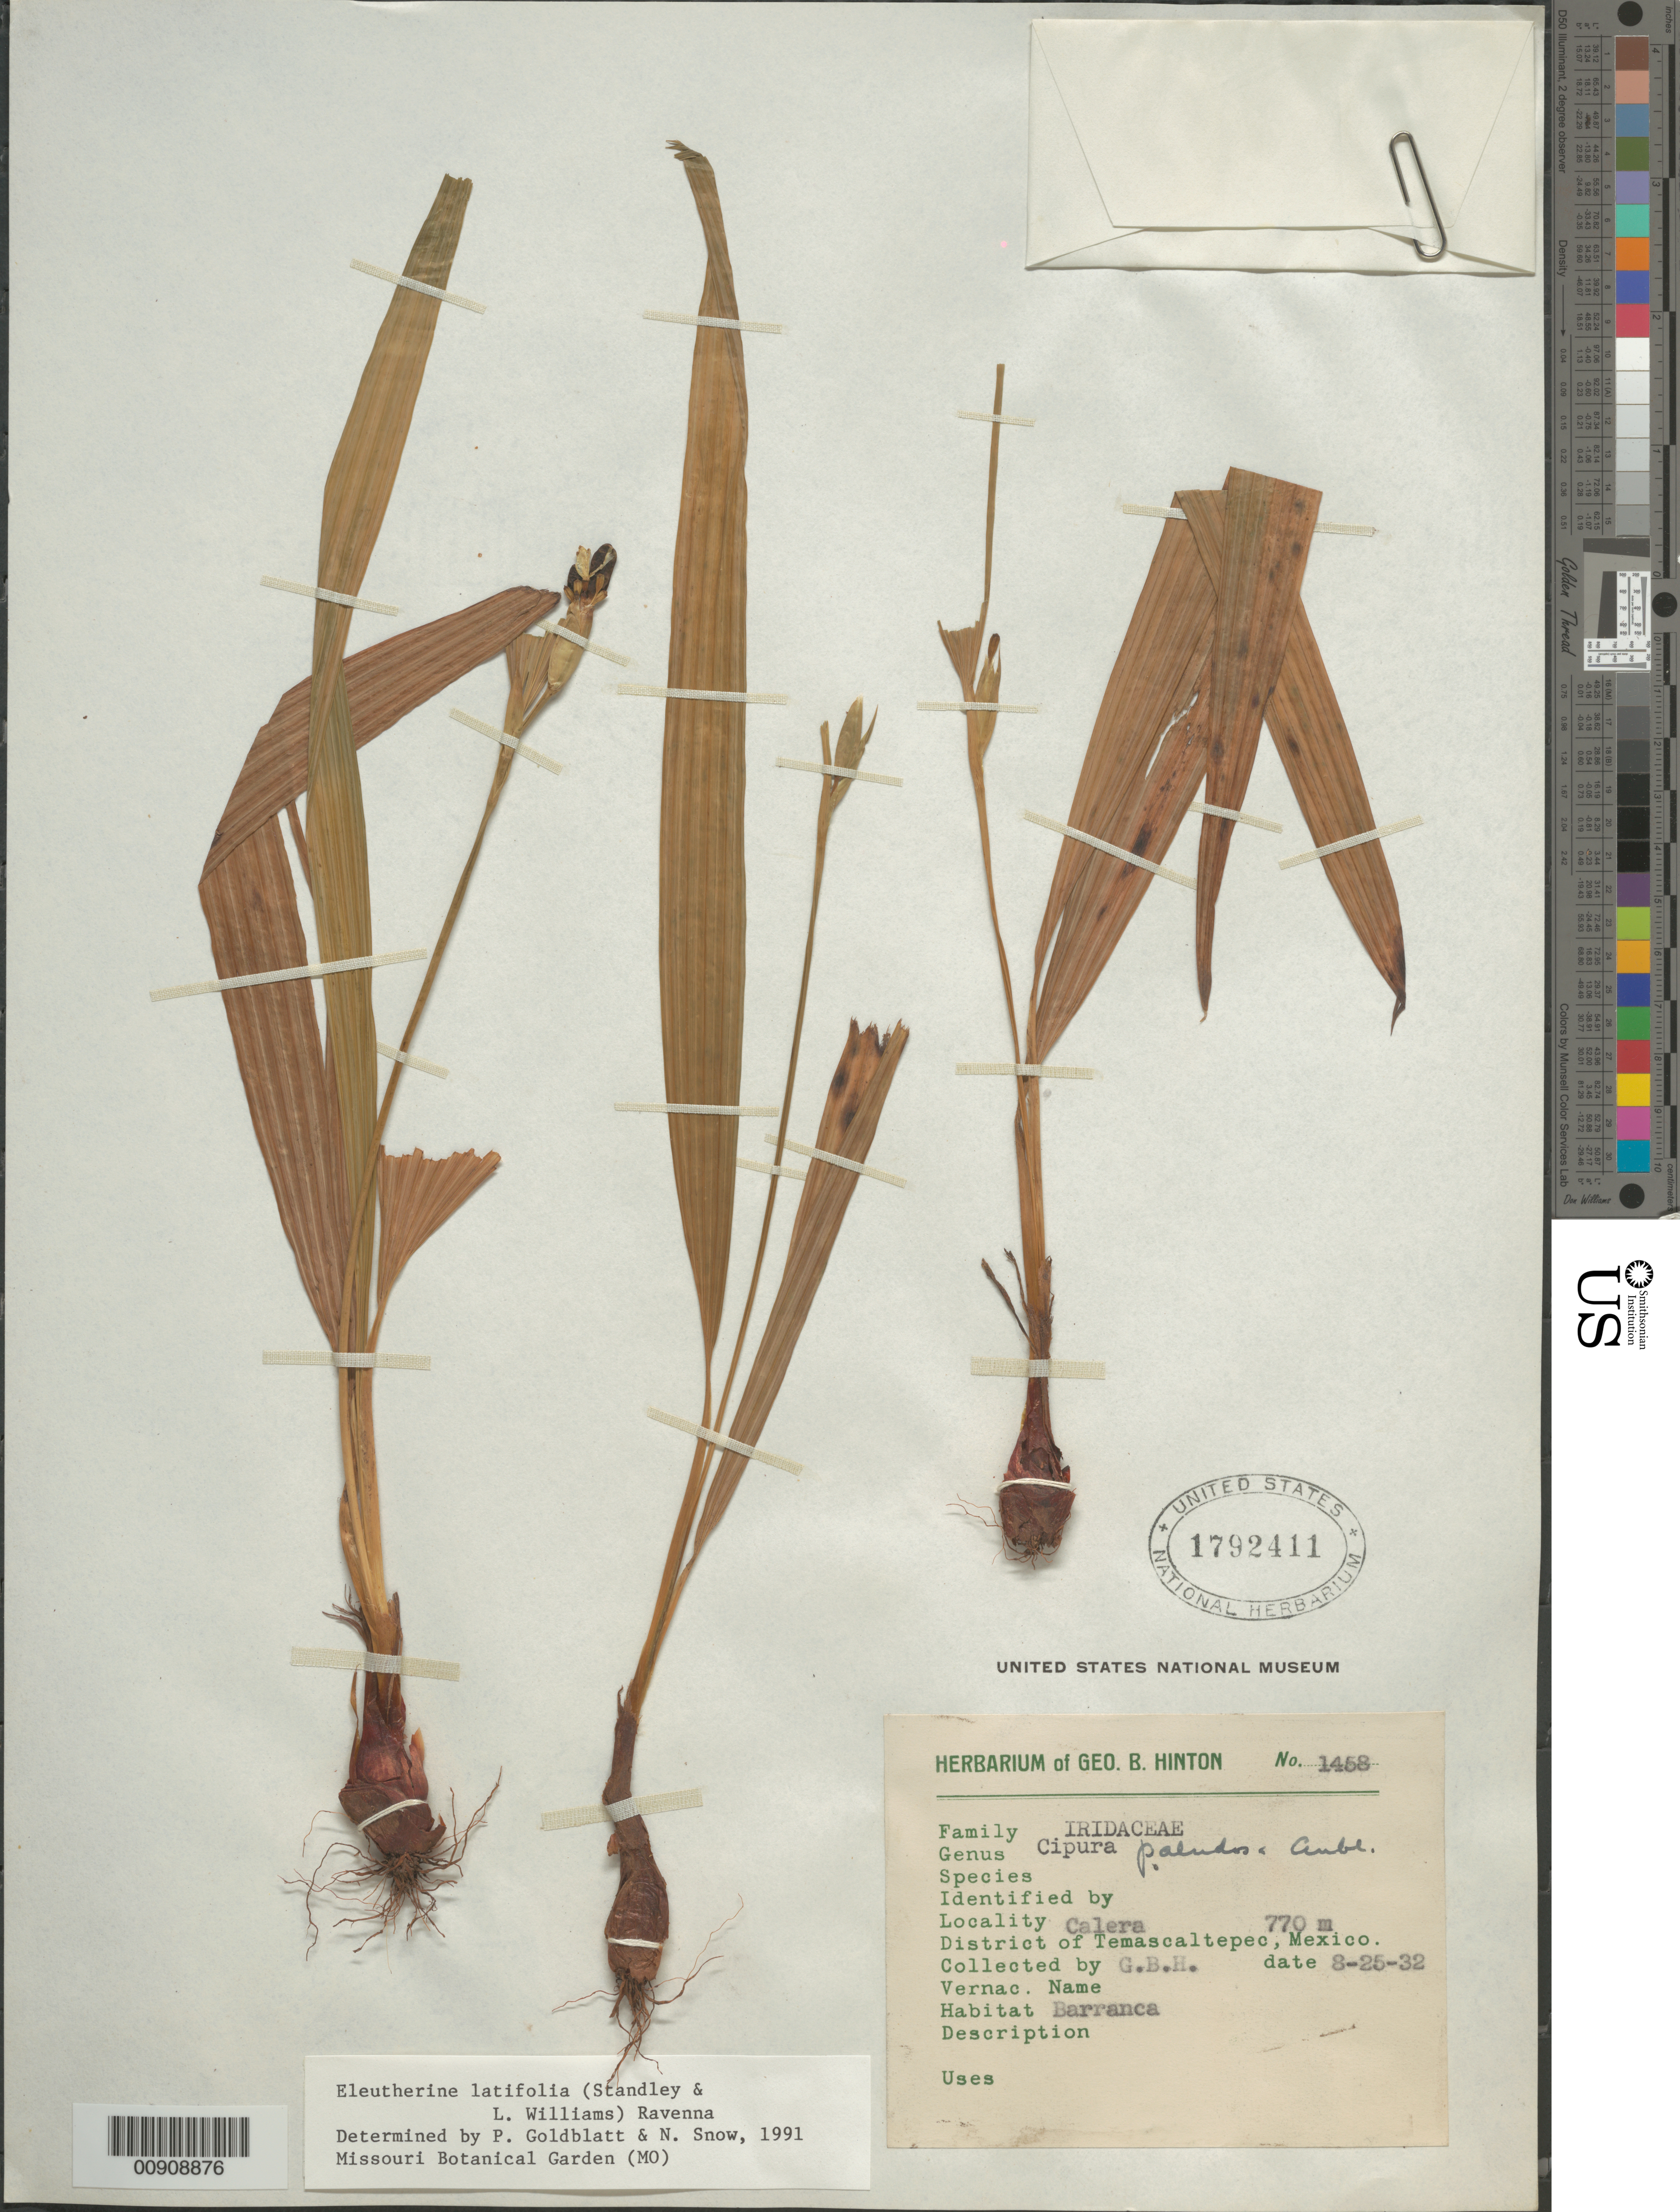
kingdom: Plantae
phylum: Tracheophyta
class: Liliopsida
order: Asparagales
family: Iridaceae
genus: Eleutherine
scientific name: Eleutherine latifolia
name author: (Standl. & L.O. Williams) Ravenna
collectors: G. B. Hinton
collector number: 1458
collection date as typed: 25 Aug 1932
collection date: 1932-08-25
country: Mexico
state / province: México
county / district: Temascaltepec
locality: Calera, District Temascaltepec, State of México.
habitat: Barranca.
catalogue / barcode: US 1792411